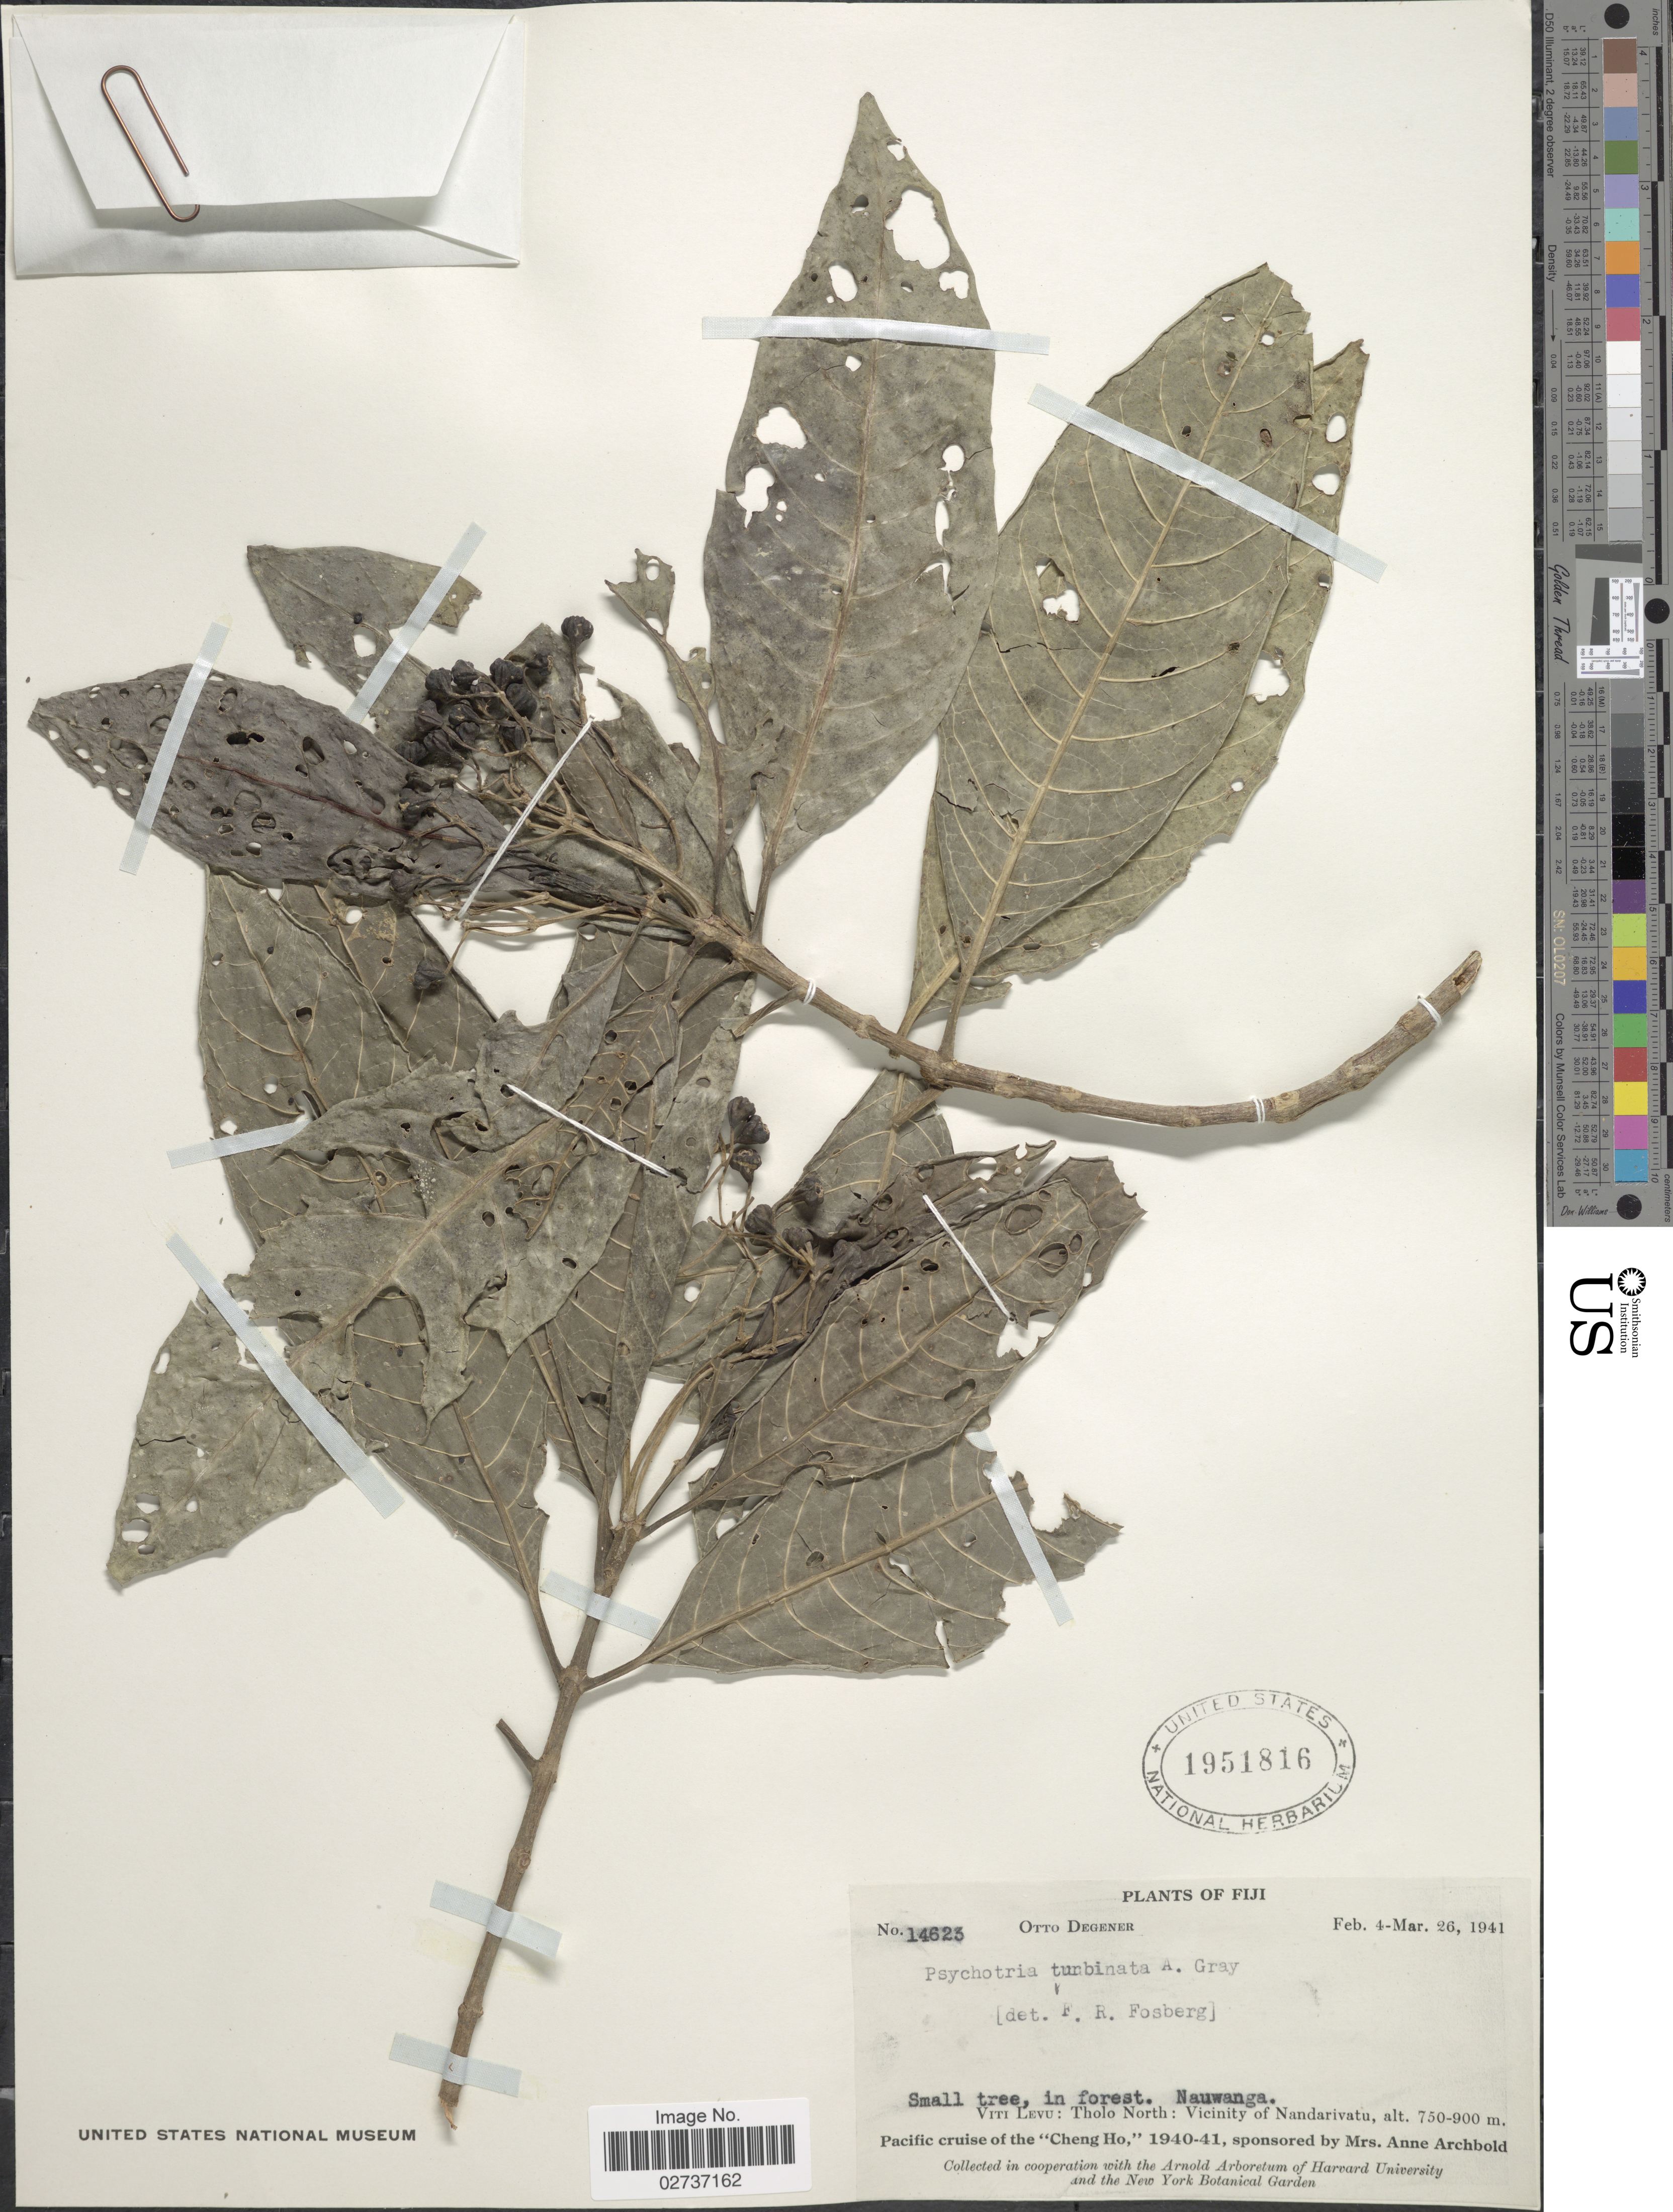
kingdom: Plantae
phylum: Tracheophyta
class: Magnoliopsida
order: Gentianales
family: Rubiaceae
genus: Psychotria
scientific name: Psychotria turbinata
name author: A. Gray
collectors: O. Degener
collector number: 14623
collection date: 1941-02-04/1941-03-26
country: Fiji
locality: Viti Levu: Tholo North: Vicinity of Nandarivatu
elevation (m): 750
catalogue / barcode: US 1951816